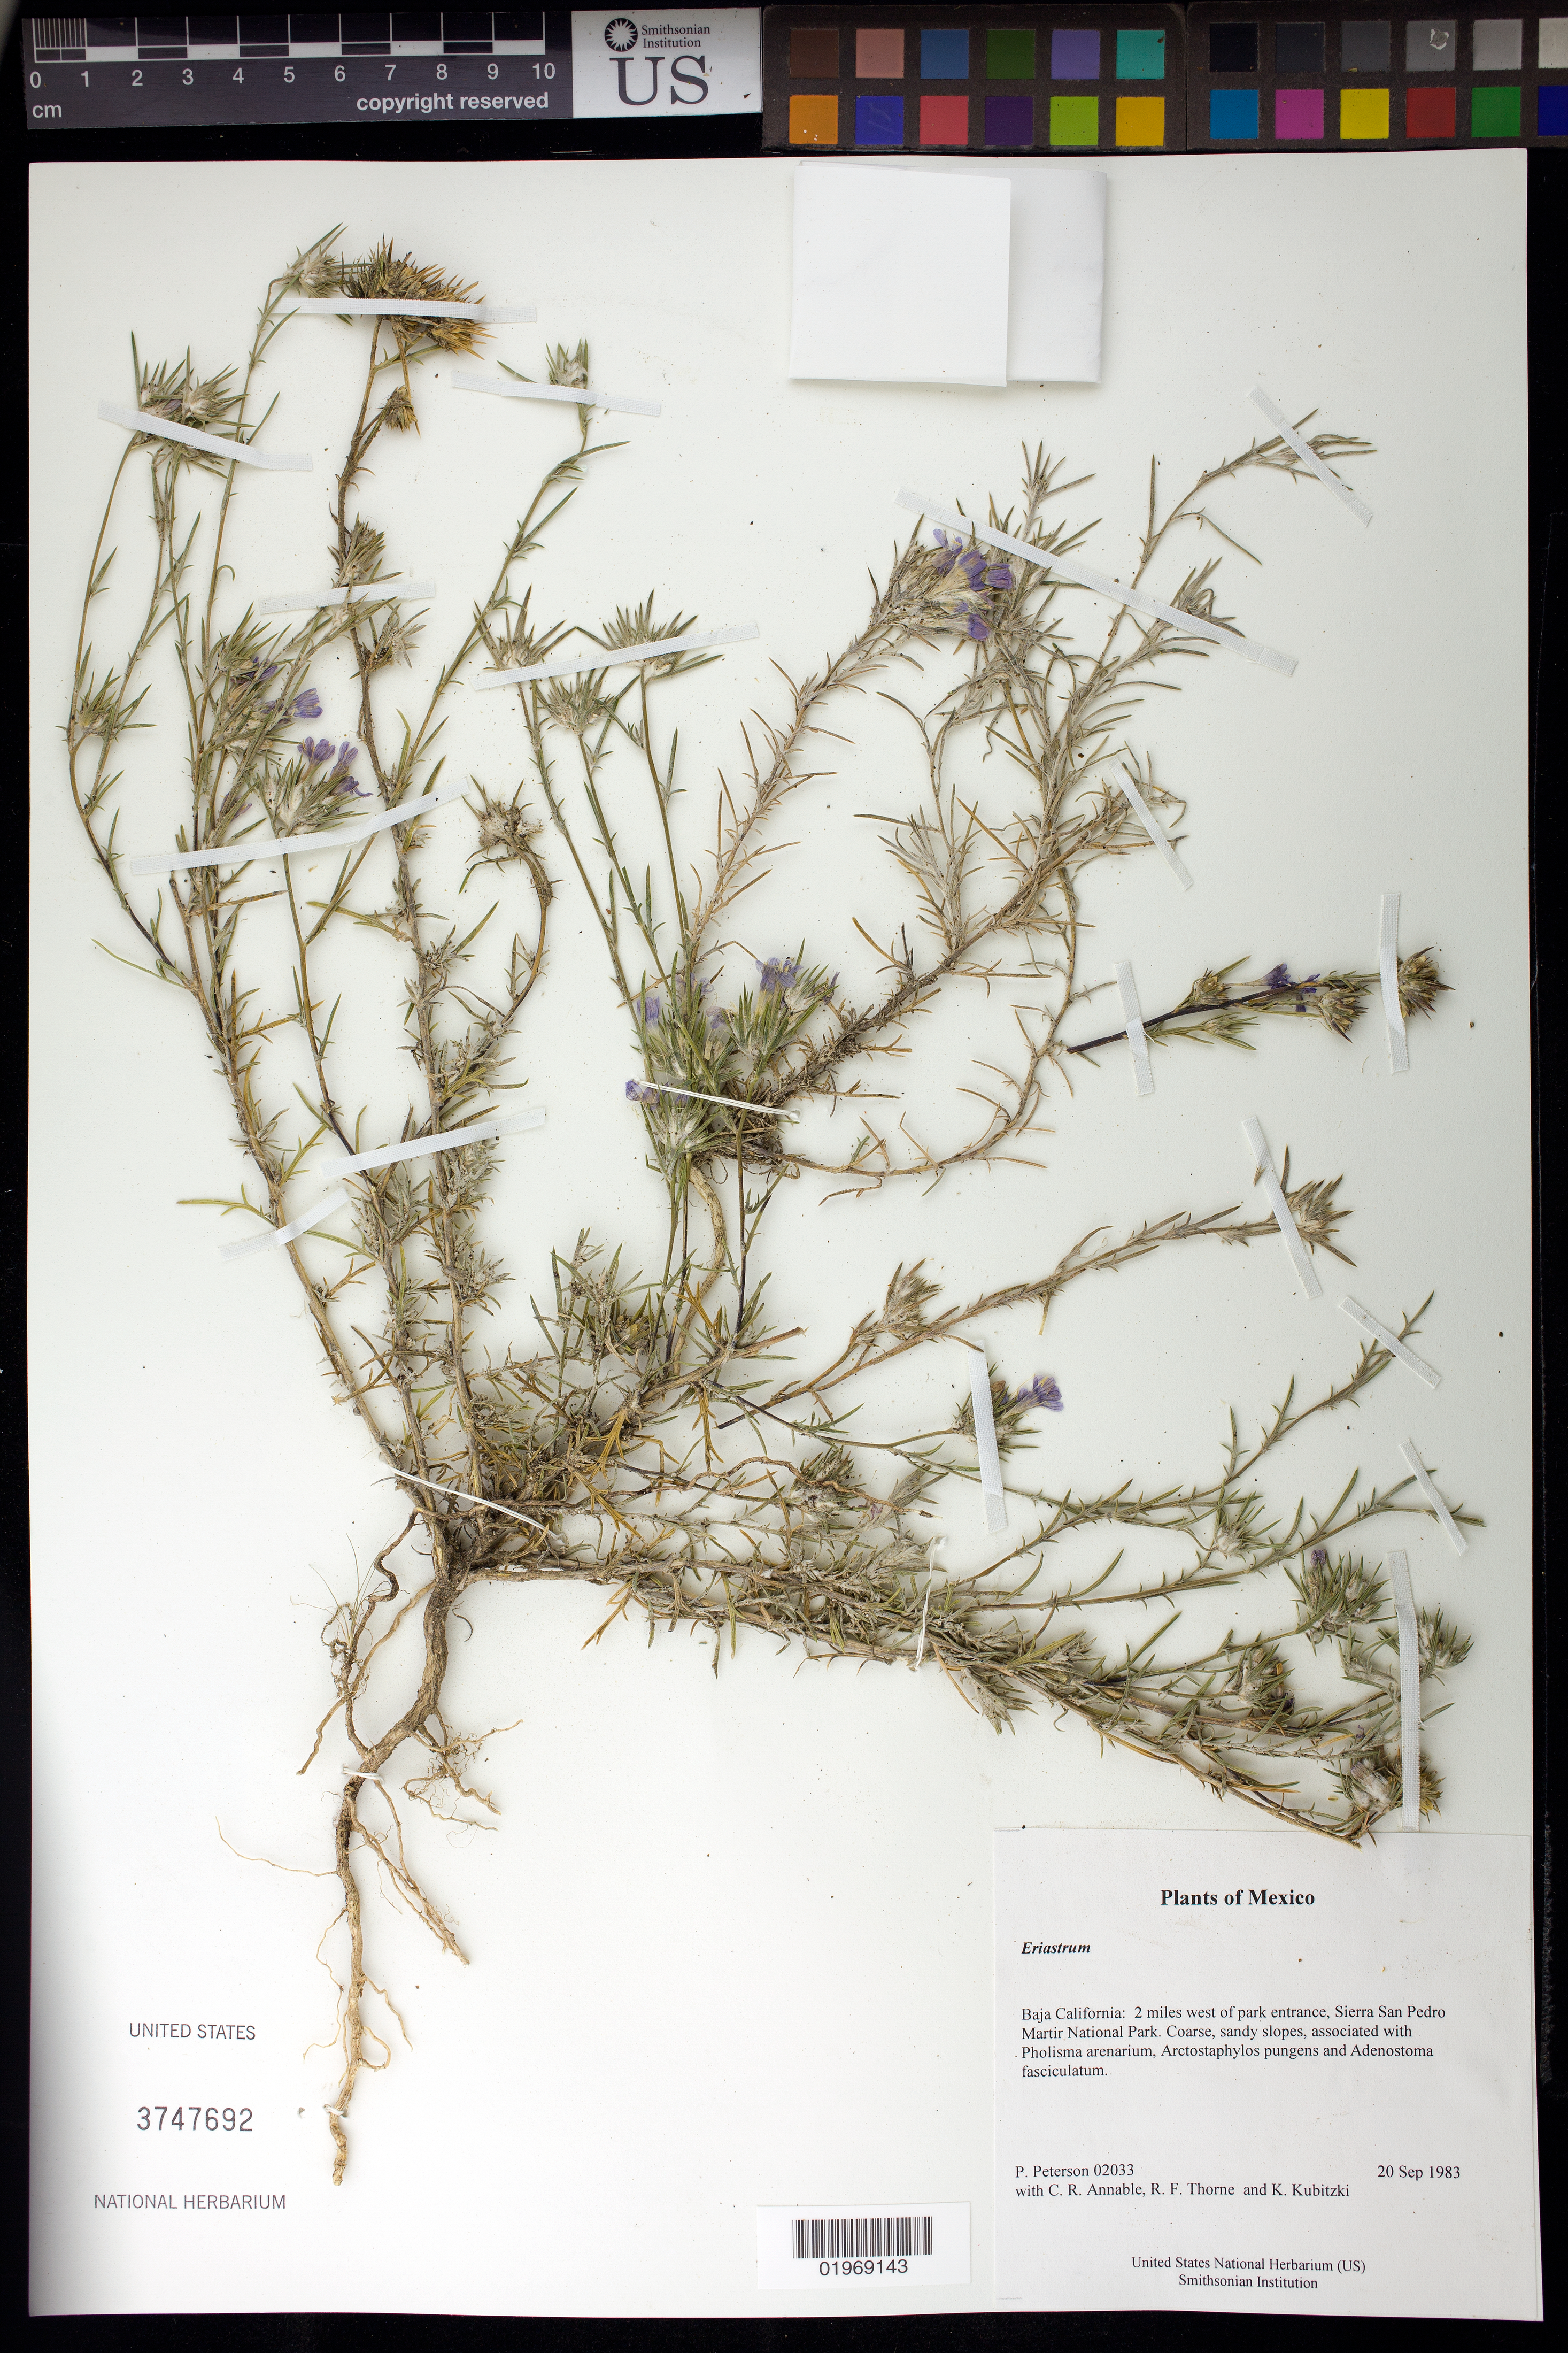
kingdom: Plantae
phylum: Tracheophyta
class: Magnoliopsida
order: Ericales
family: Polemoniaceae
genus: Eriastrum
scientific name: Eriastrum sp.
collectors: P. M. Peterson, C. R. Annable, R. F. Thorne & K. Kubitzki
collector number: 02033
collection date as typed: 20 Sep 1983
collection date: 1983-09-20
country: Mexico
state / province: Baja California Norte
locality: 2 miles west of park entrance, Sierra San Pedro Martir National Park.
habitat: Coarse, sandy slopes, associated with Pholisma arenarium, Arctostaphylos pungens and Adenostoma fasciculatum.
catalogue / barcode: US 3747692